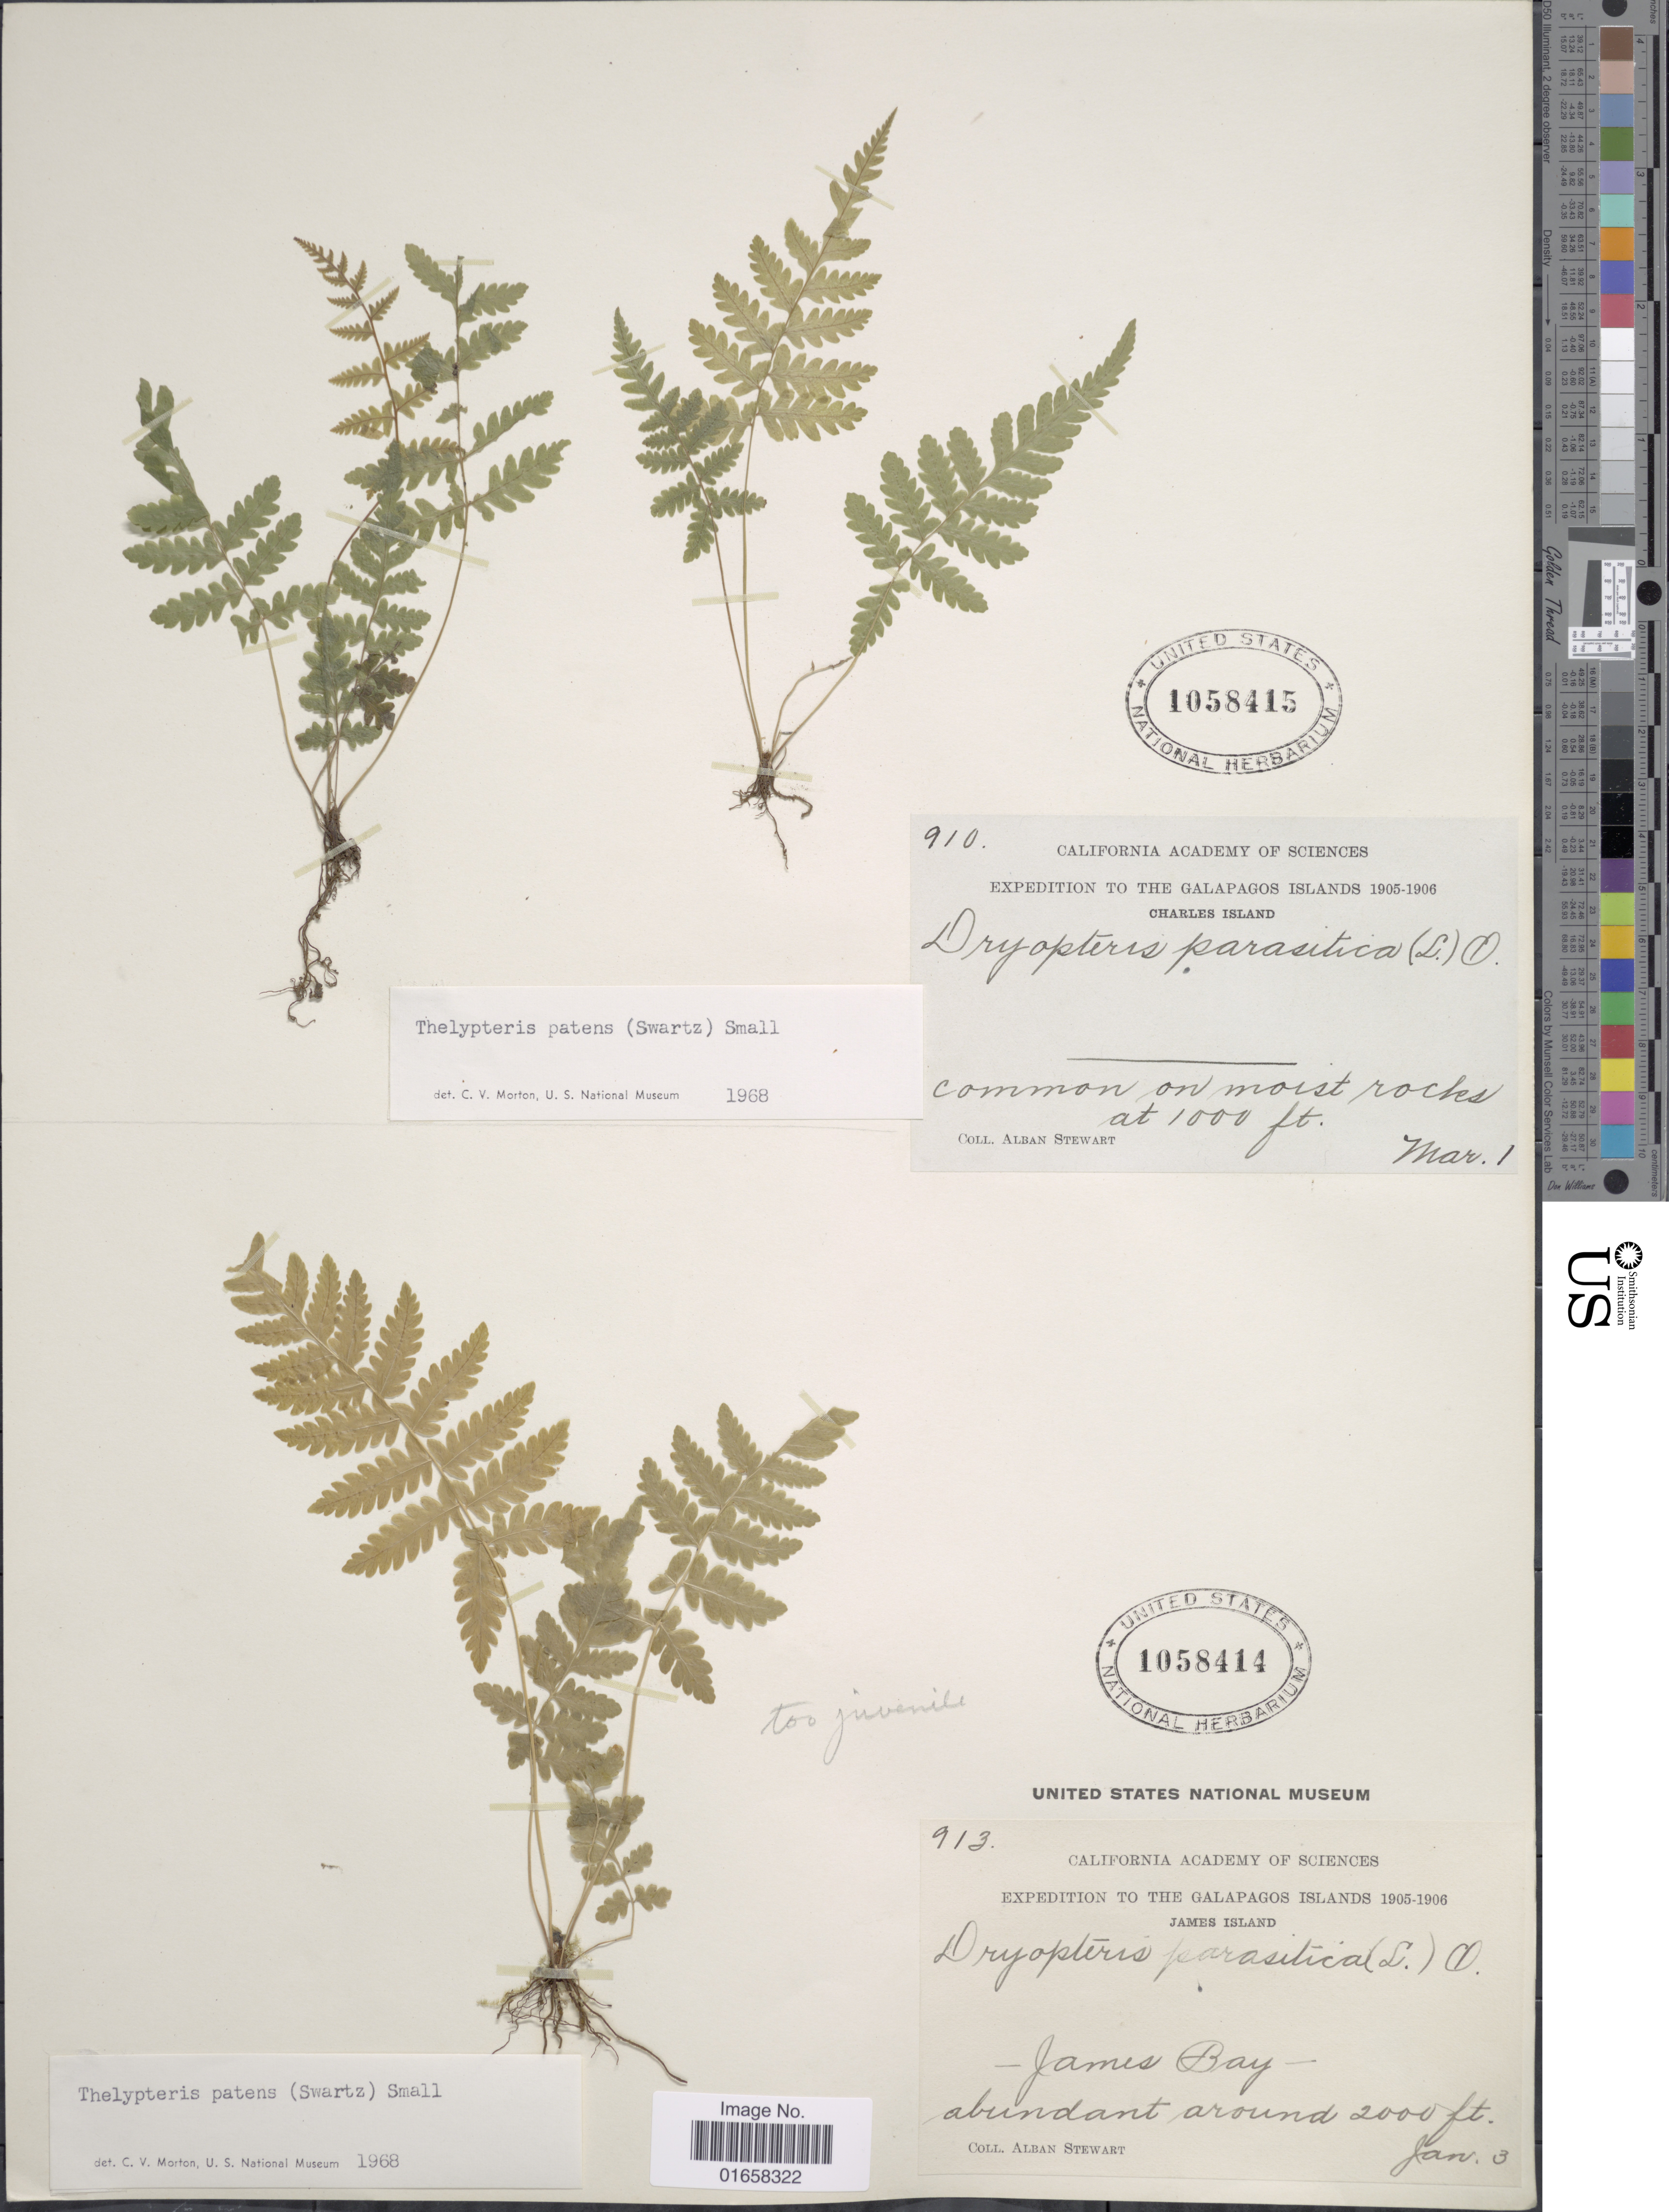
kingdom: Plantae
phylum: Tracheophyta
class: Polypodiopsida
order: Polypodiales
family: Thelypteridaceae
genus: Christella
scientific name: Christella patens var. patens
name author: (Sw.) Holttum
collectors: A. Stewart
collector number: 913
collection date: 1905-01-03/1906-01-03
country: Ecuador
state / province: Colón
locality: Galopagos Islands, James Island, James Bay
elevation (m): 610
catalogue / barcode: US 1058414